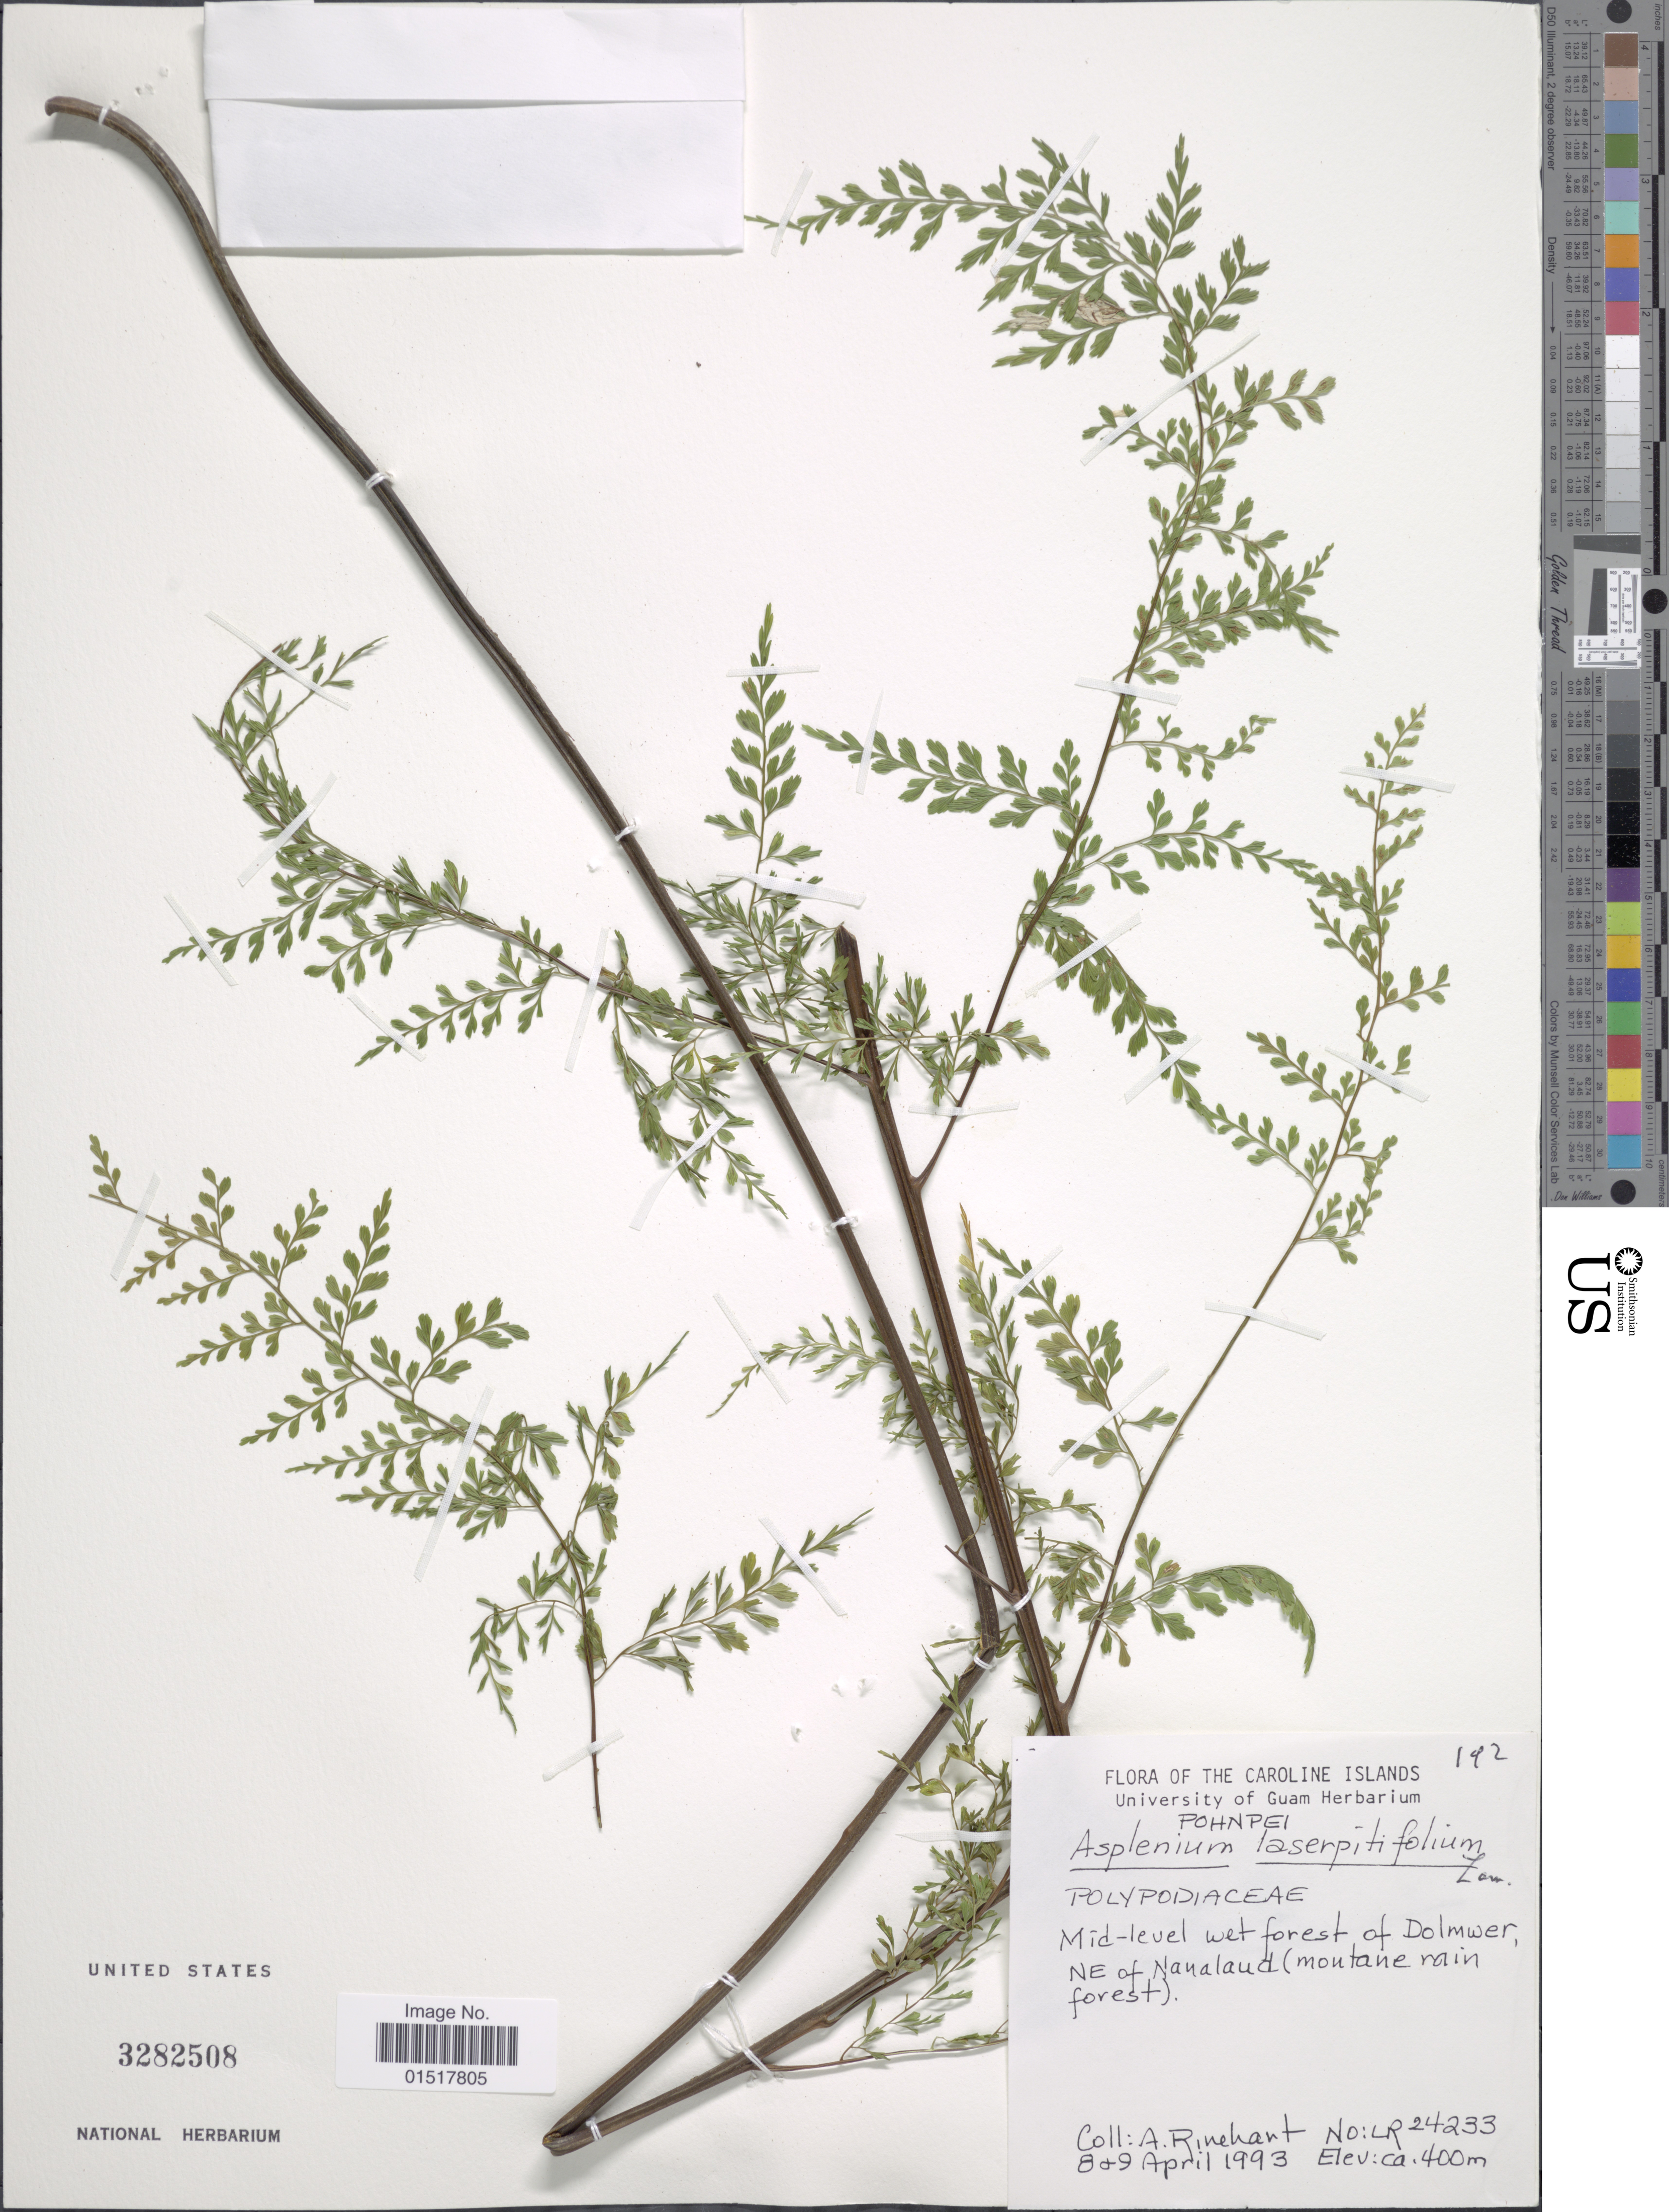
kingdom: Plantae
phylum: Tracheophyta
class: Polypodiopsida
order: Polypodiales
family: Aspleniaceae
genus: Asplenium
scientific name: Asplenium laserpitiifolium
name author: Lam.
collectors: A. Rinehart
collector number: LR 24233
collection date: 1993-04-08/1993-04-09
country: Micronesia, Federated States of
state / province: Pohnpei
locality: Caroline Islands. Pohnpei. Mid-level wet forest of Dolmwer, NE of Nanalaud (montane rain forest).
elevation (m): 400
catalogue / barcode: US 3282508